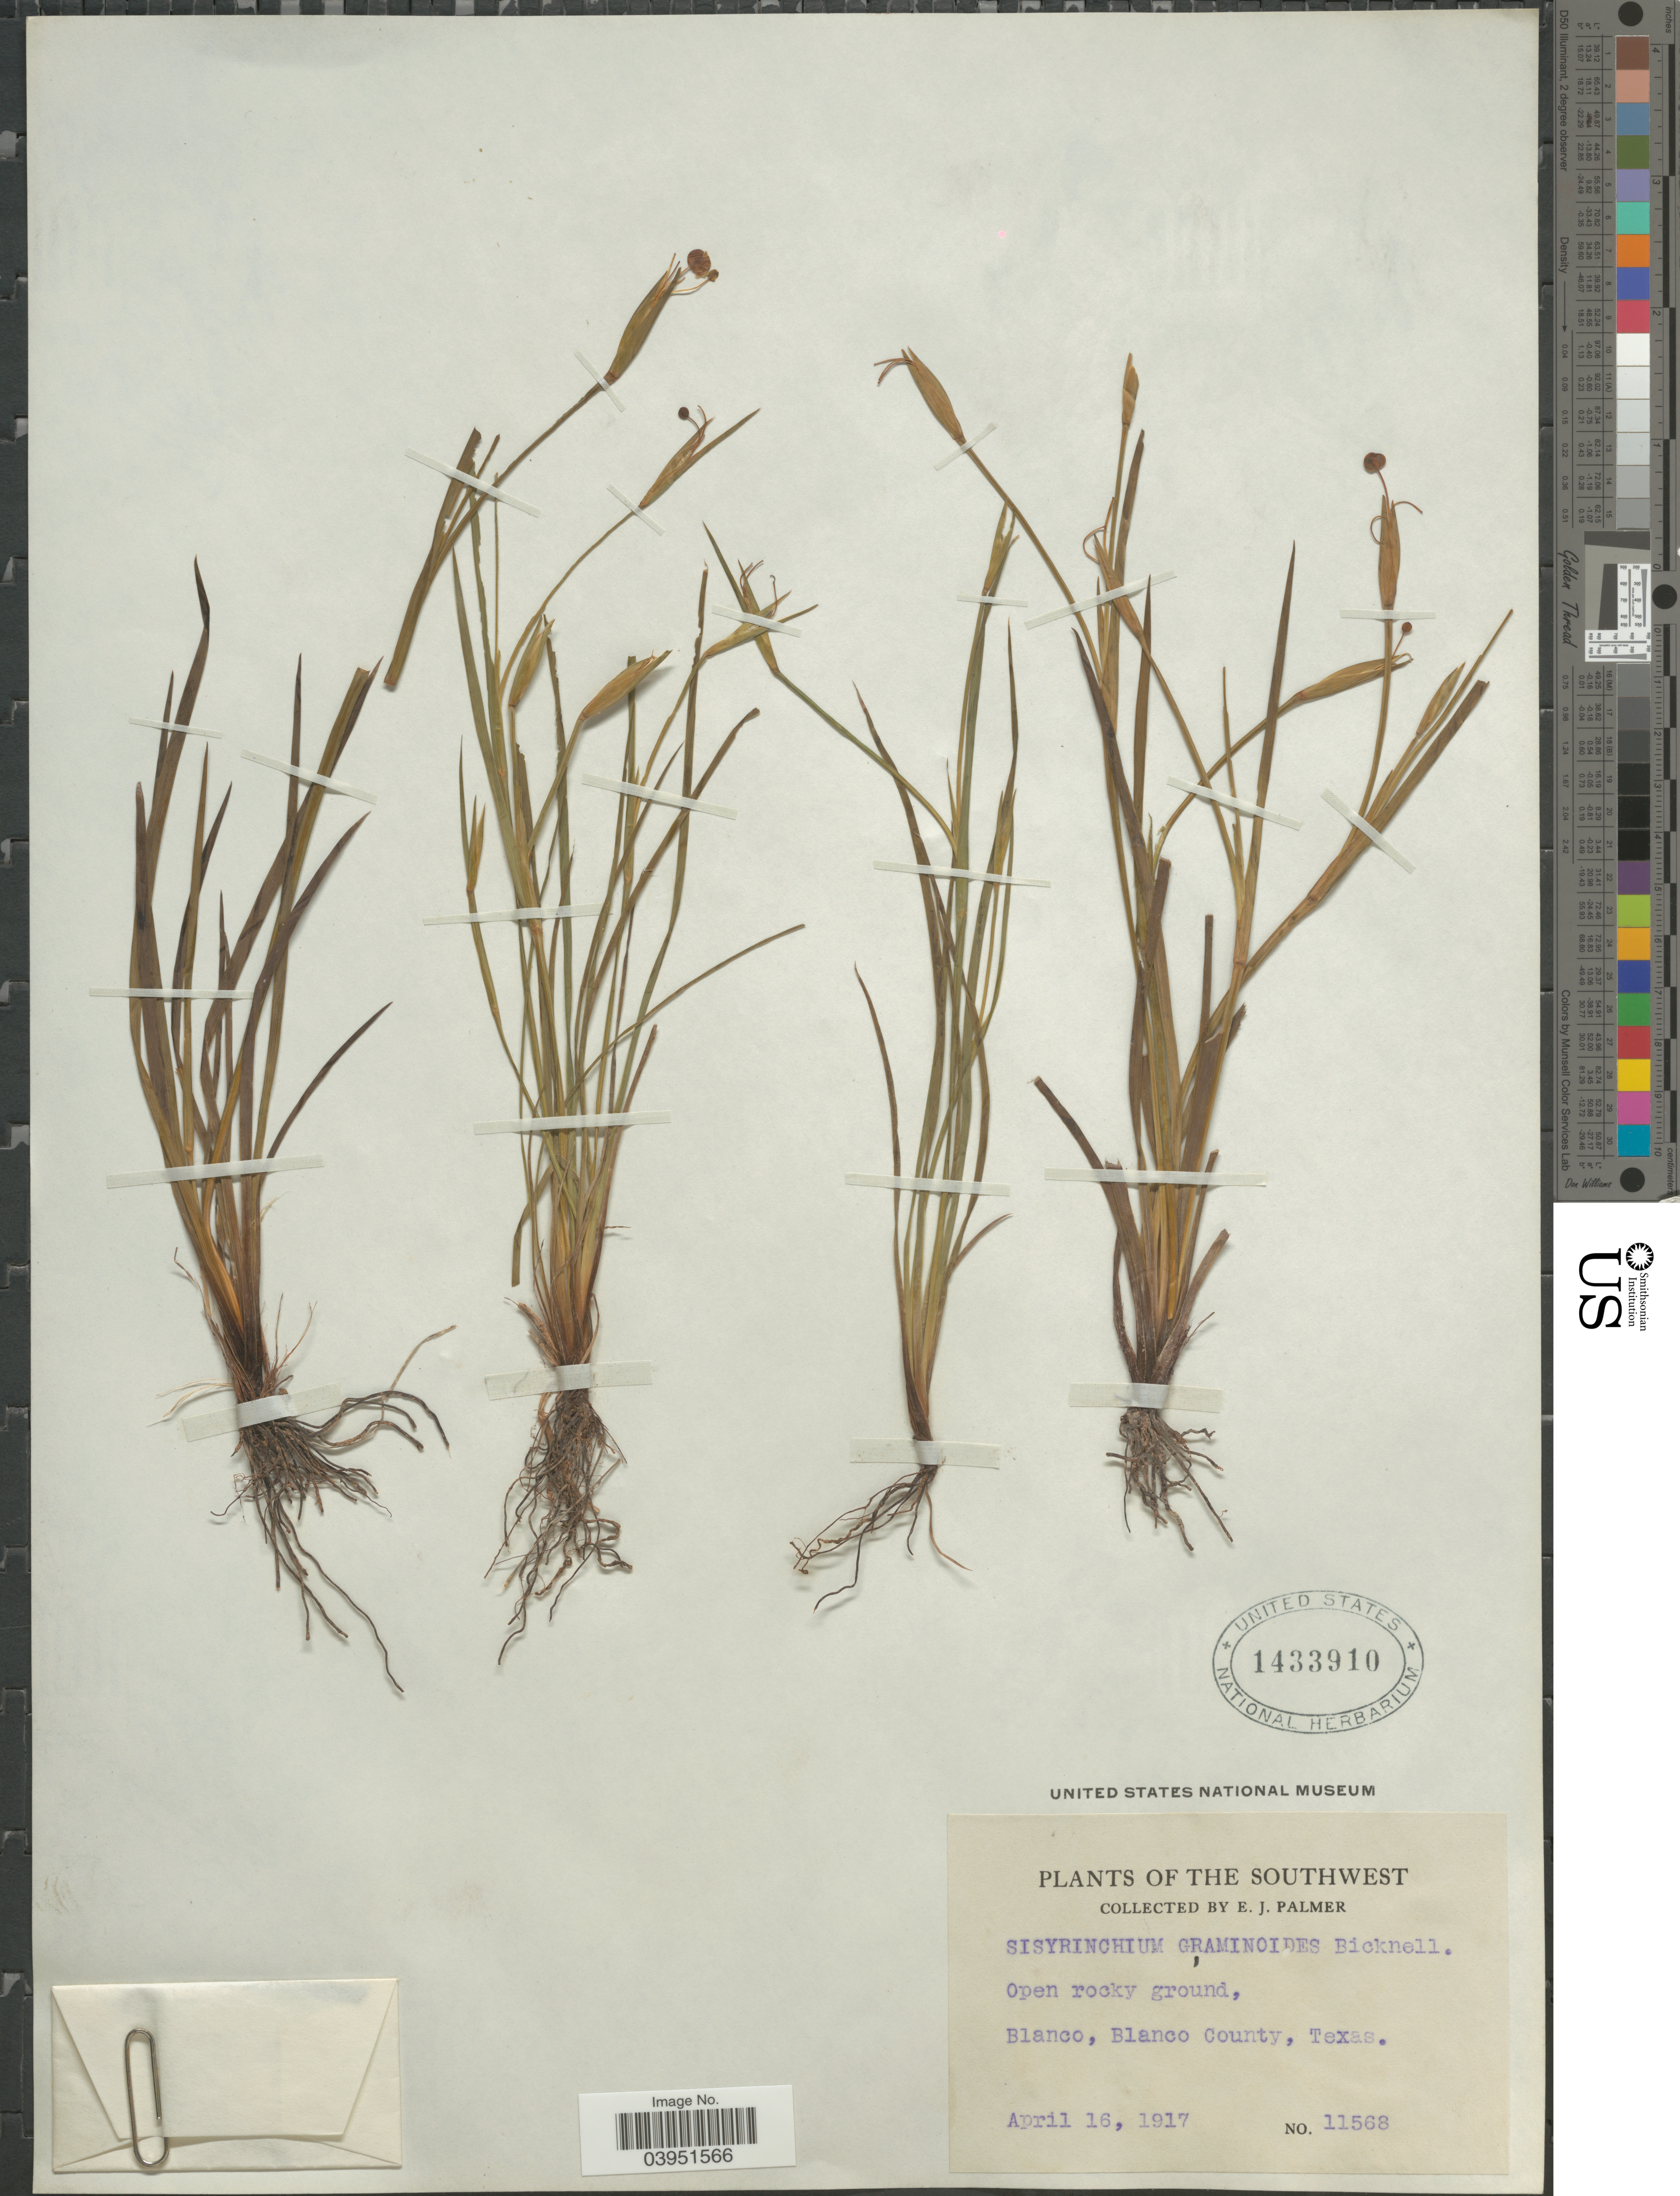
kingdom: Plantae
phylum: Tracheophyta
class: Liliopsida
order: Asparagales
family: Iridaceae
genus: Sisyrinchium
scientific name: Sisyrinchium pruinosum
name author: E.P. Bicknell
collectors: E. J. Palmer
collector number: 11568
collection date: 1917-04-16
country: United States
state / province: Texas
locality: The Southwest. Blanco, Blanco County.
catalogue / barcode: US 1433910